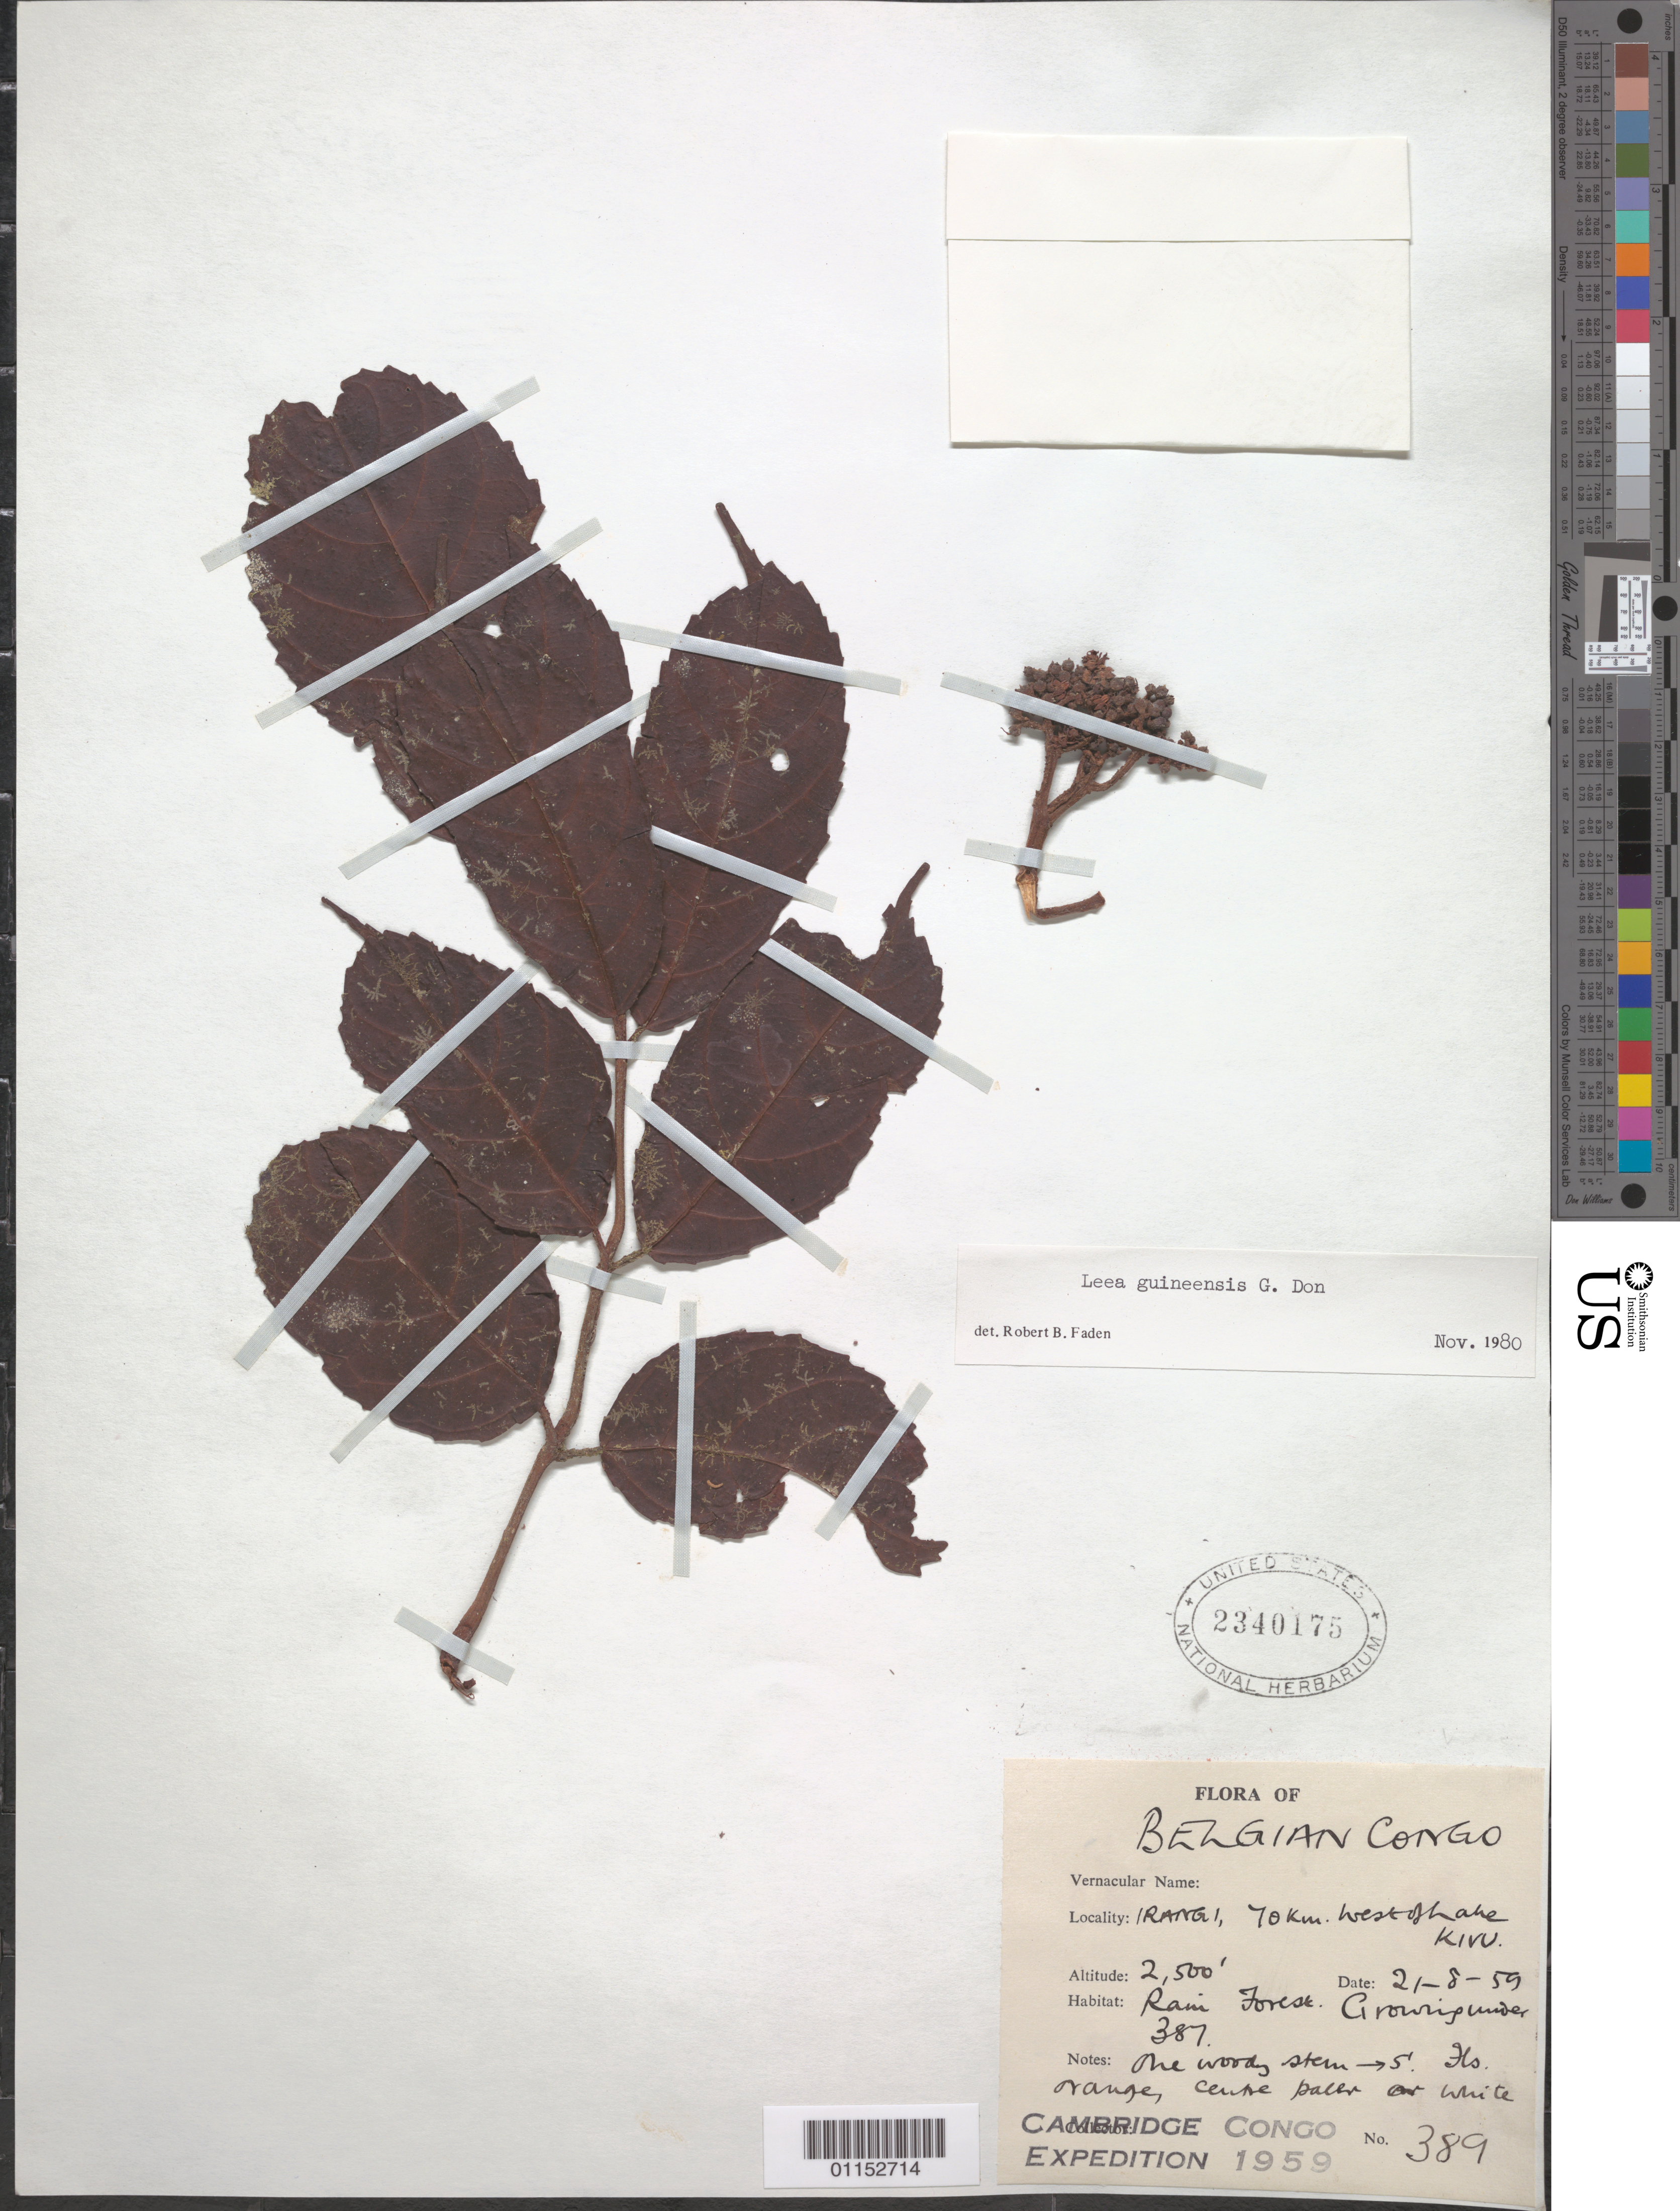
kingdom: Plantae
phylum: Tracheophyta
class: Magnoliopsida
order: Vitales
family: Vitaceae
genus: Leea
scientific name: Leea guineensis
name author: G. Don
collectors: ex Cambridge Congo exped.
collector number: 389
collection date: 1959-08-21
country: Congo, Democratic Republic of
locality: Irangi, 70 km W of Lake Kivu.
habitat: Rain forest.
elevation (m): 762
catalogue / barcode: US 2340175